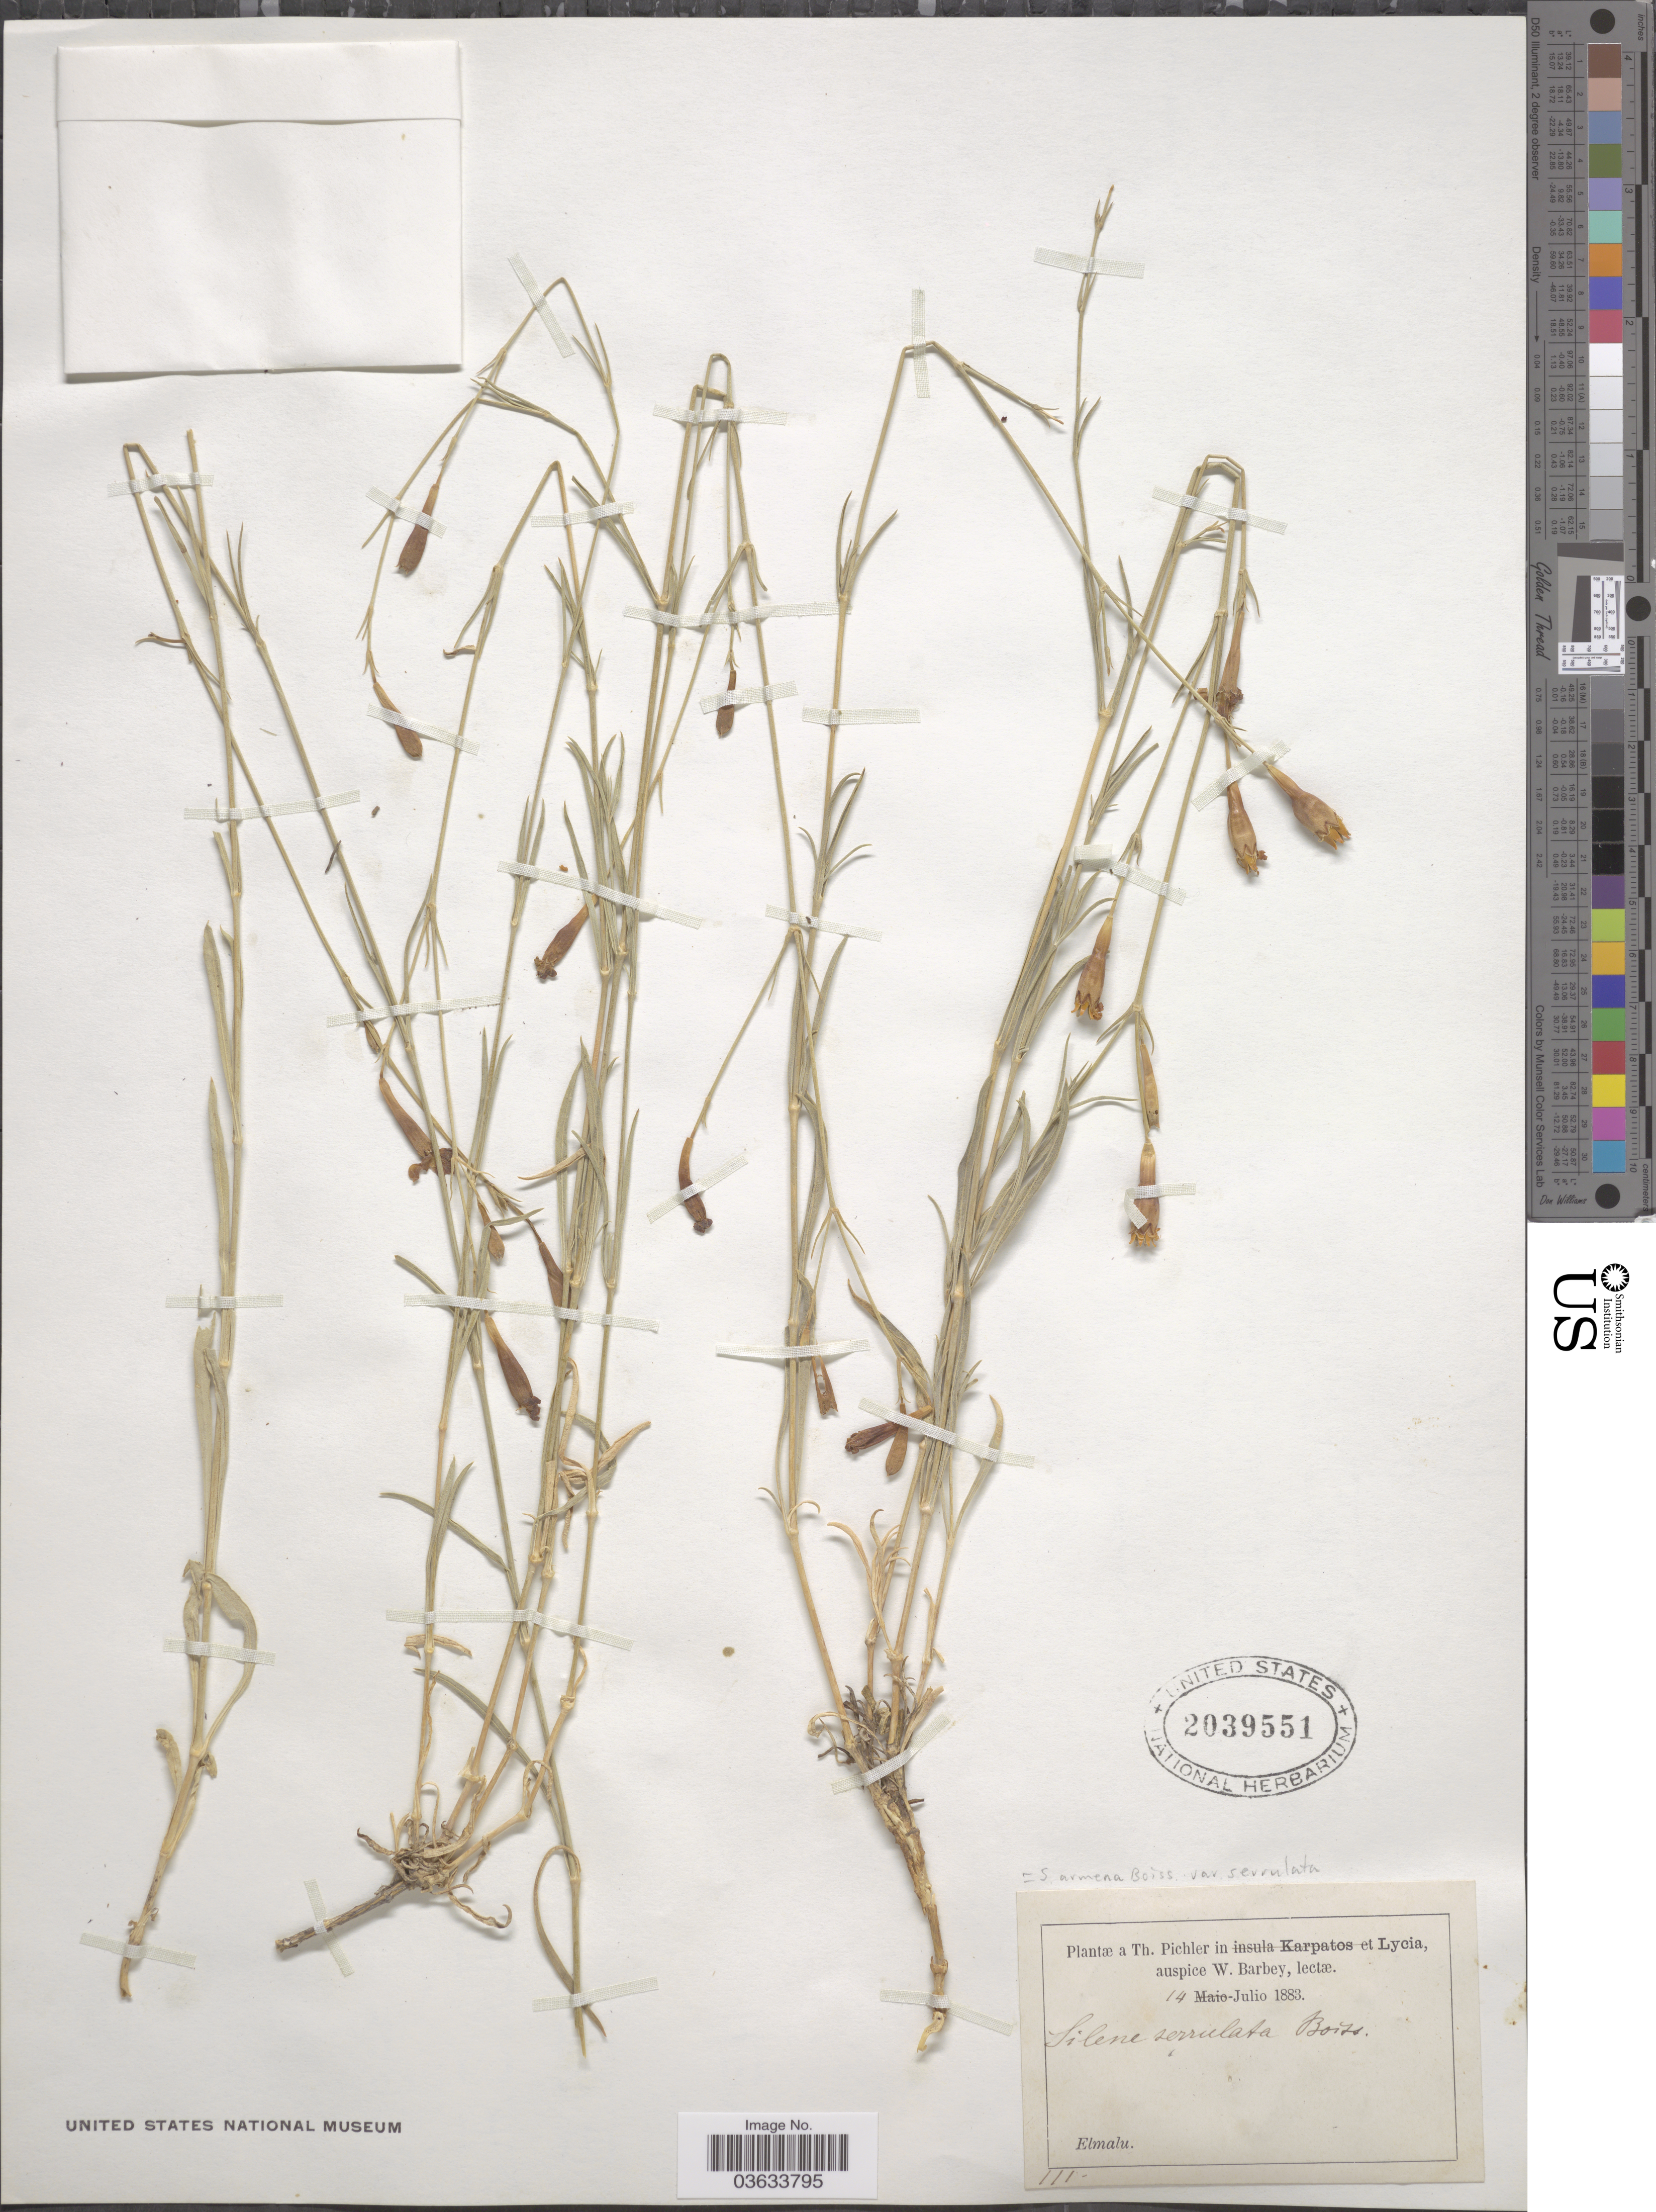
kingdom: Plantae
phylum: Tracheophyta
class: Magnoliopsida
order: Caryophyllales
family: Caryophyllaceae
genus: Silene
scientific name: Silene armena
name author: Boiss.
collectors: T. Pichler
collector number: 111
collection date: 1883-07-14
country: Turkey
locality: Elmalu.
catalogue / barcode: US 2039551